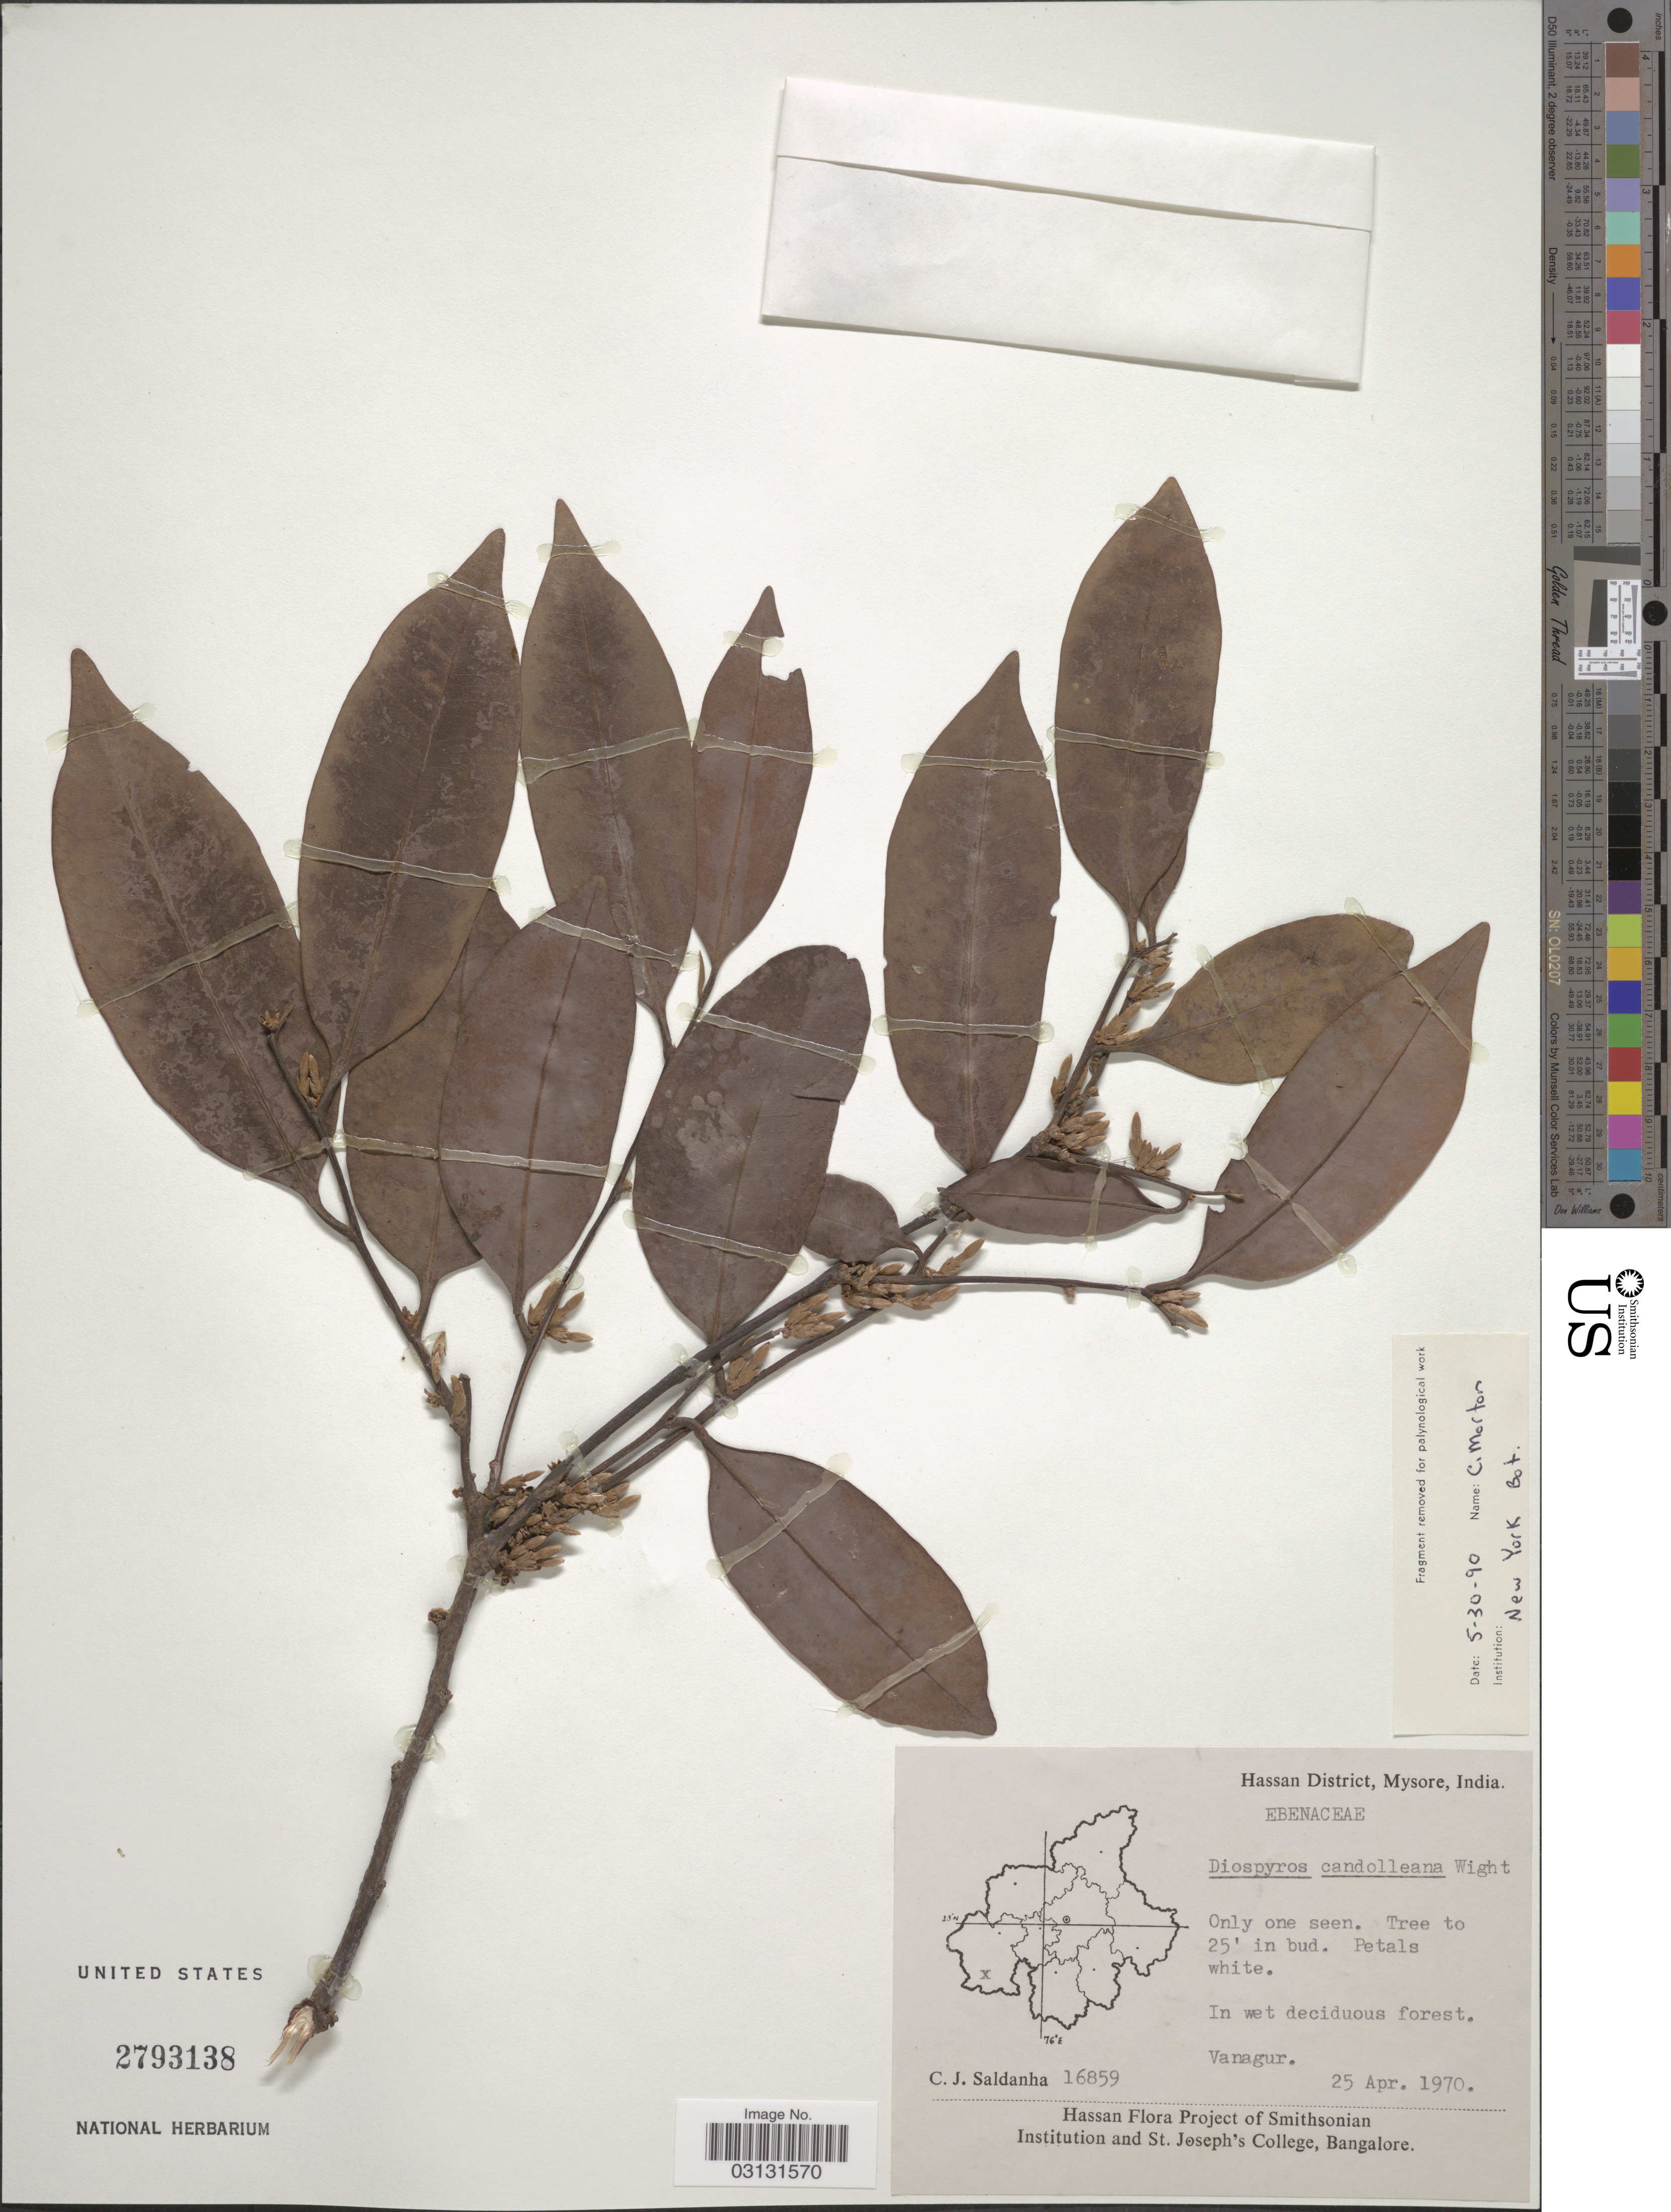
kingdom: Plantae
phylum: Tracheophyta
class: Magnoliopsida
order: Ericales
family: Ebenaceae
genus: Diospyros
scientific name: Diospyros candolleana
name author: Wight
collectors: C. J. Saldanha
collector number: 16859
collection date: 1970-04-25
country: India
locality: Hassan District, Mysore. Vanagur.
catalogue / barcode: US 2793138